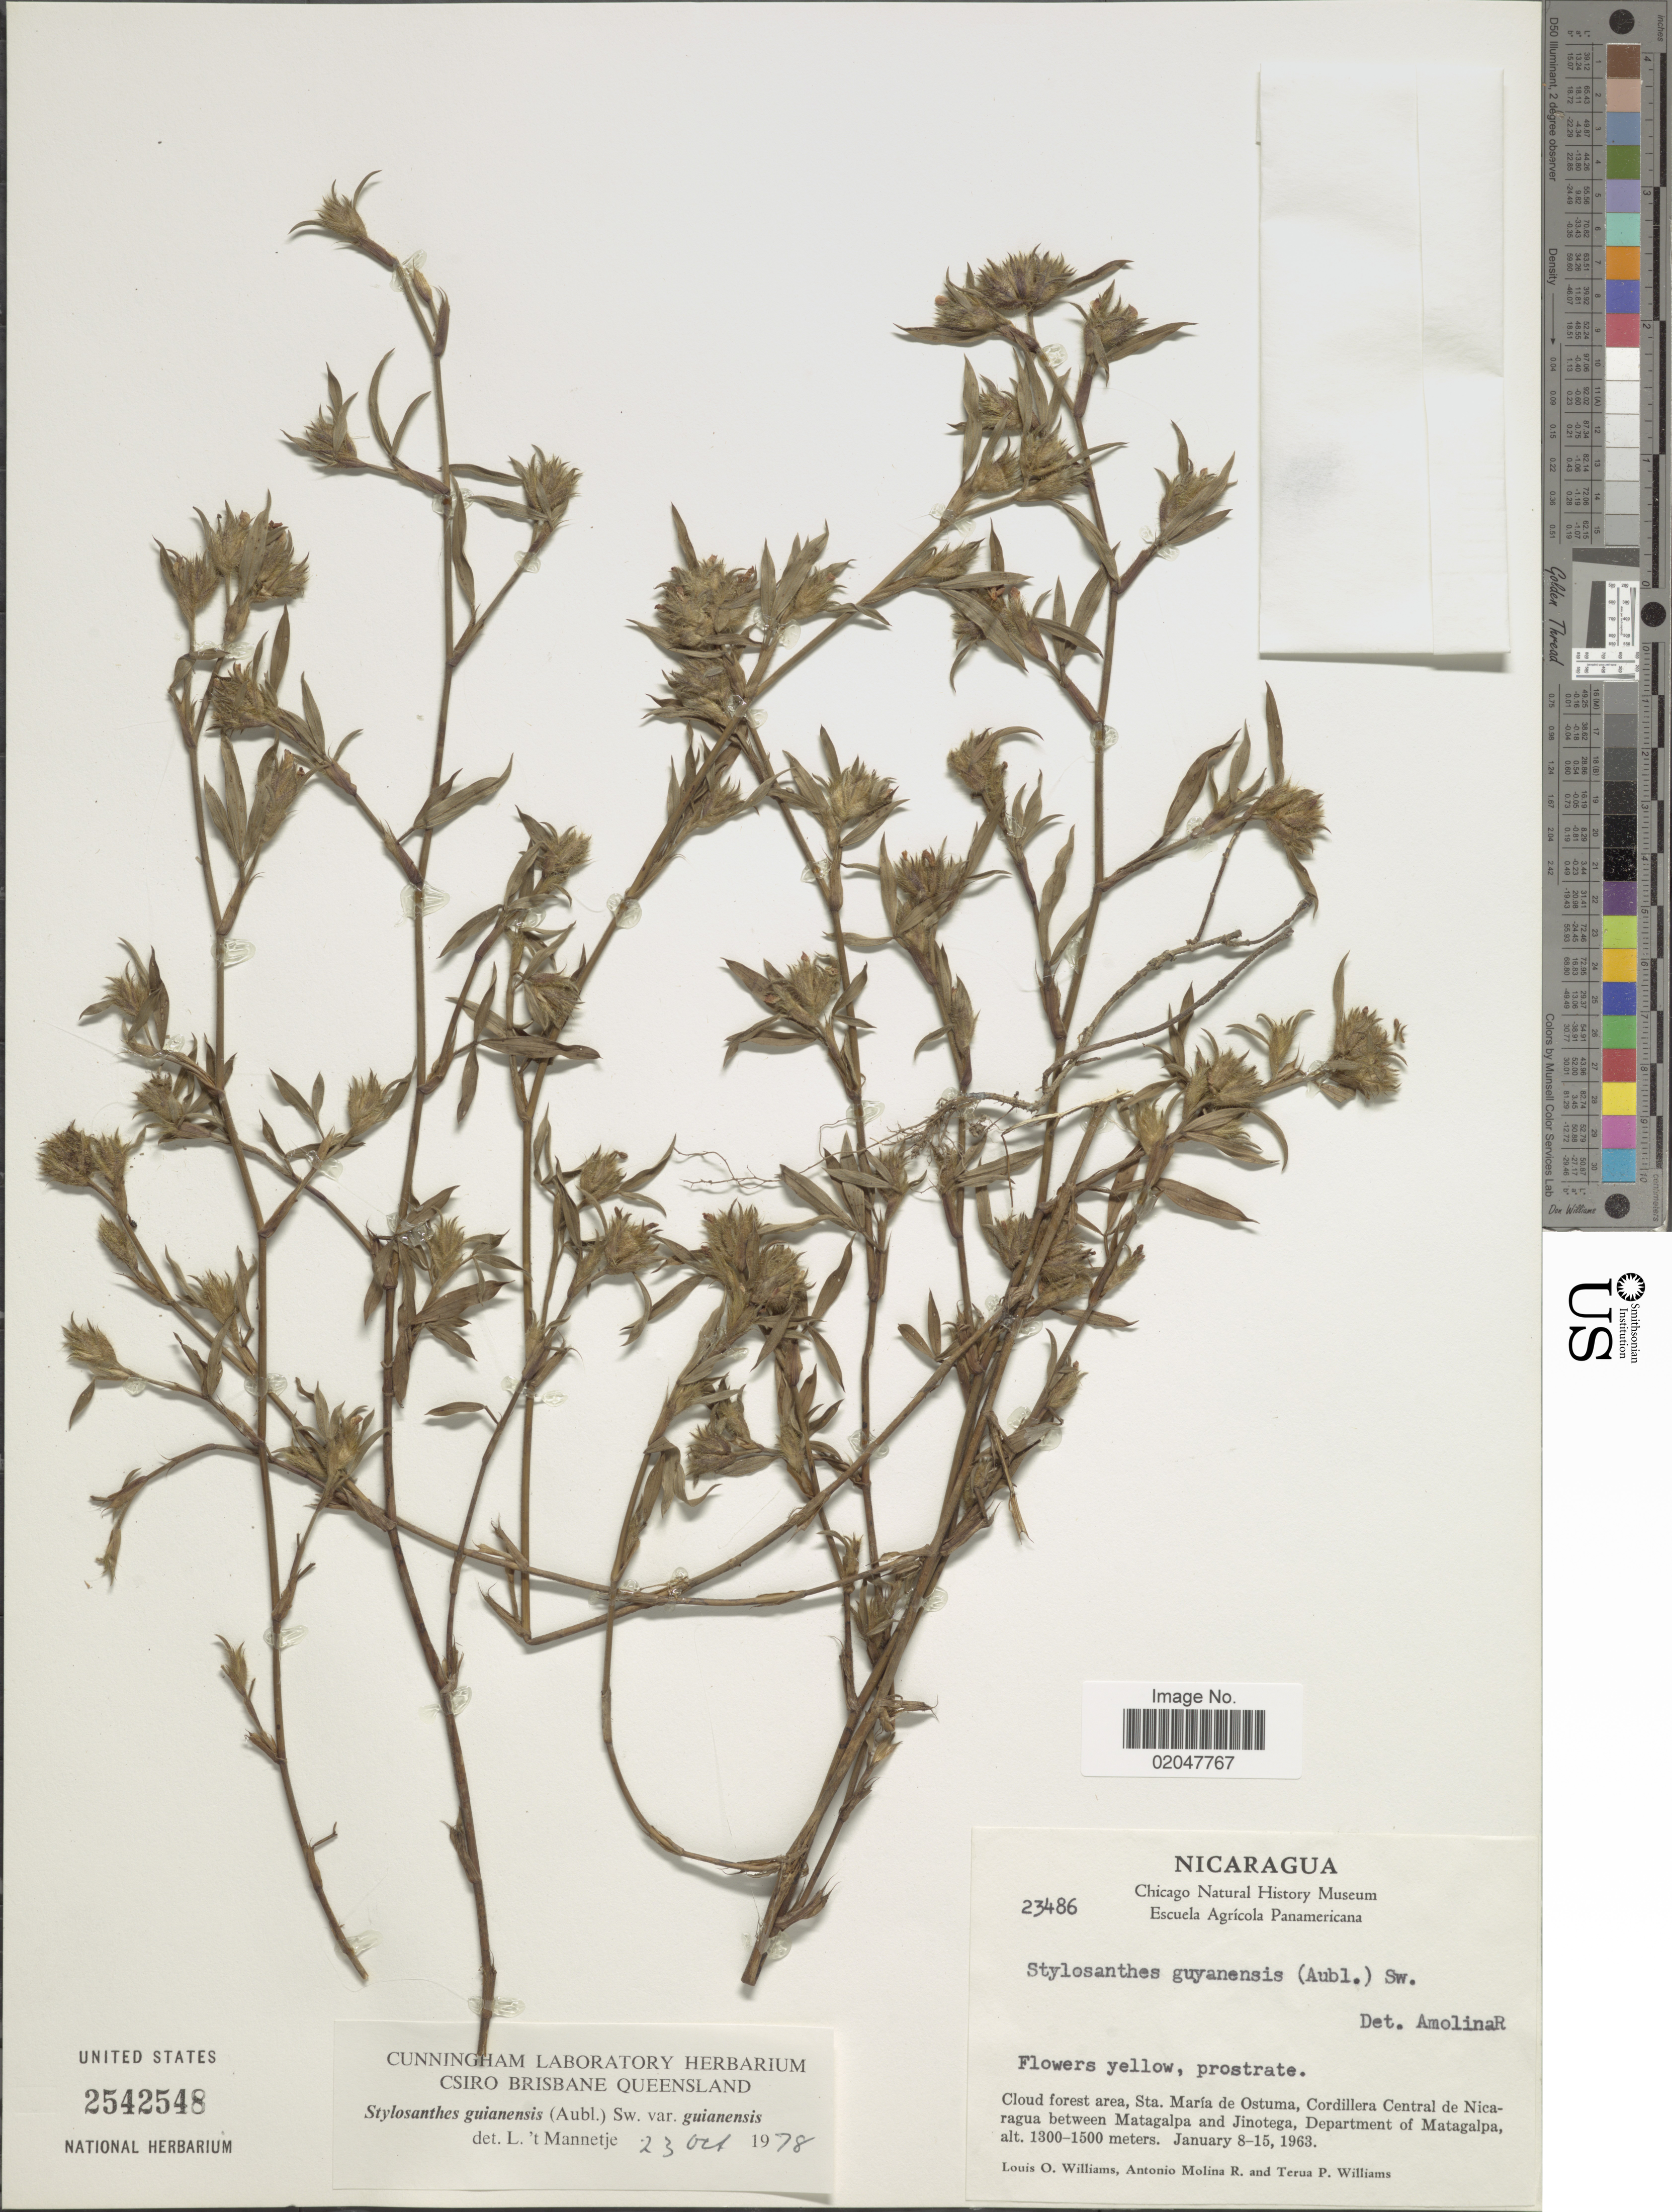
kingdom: Plantae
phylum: Tracheophyta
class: Magnoliopsida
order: Fabales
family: Fabaceae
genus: Stylosanthes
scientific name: Stylosanthes guianensis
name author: (Aubl.) Sw.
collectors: L. O. Williams, A. Molina R. & T. P. Williams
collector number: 23486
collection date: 1963-01-08/1963-01-15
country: Nicaragua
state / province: Matagalpa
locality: Cloud forest area, Sta. Maria de Ostuma, Cordillera Central de Nicaragua between Matagalpa and Jinotega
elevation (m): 1300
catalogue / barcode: US 2542548